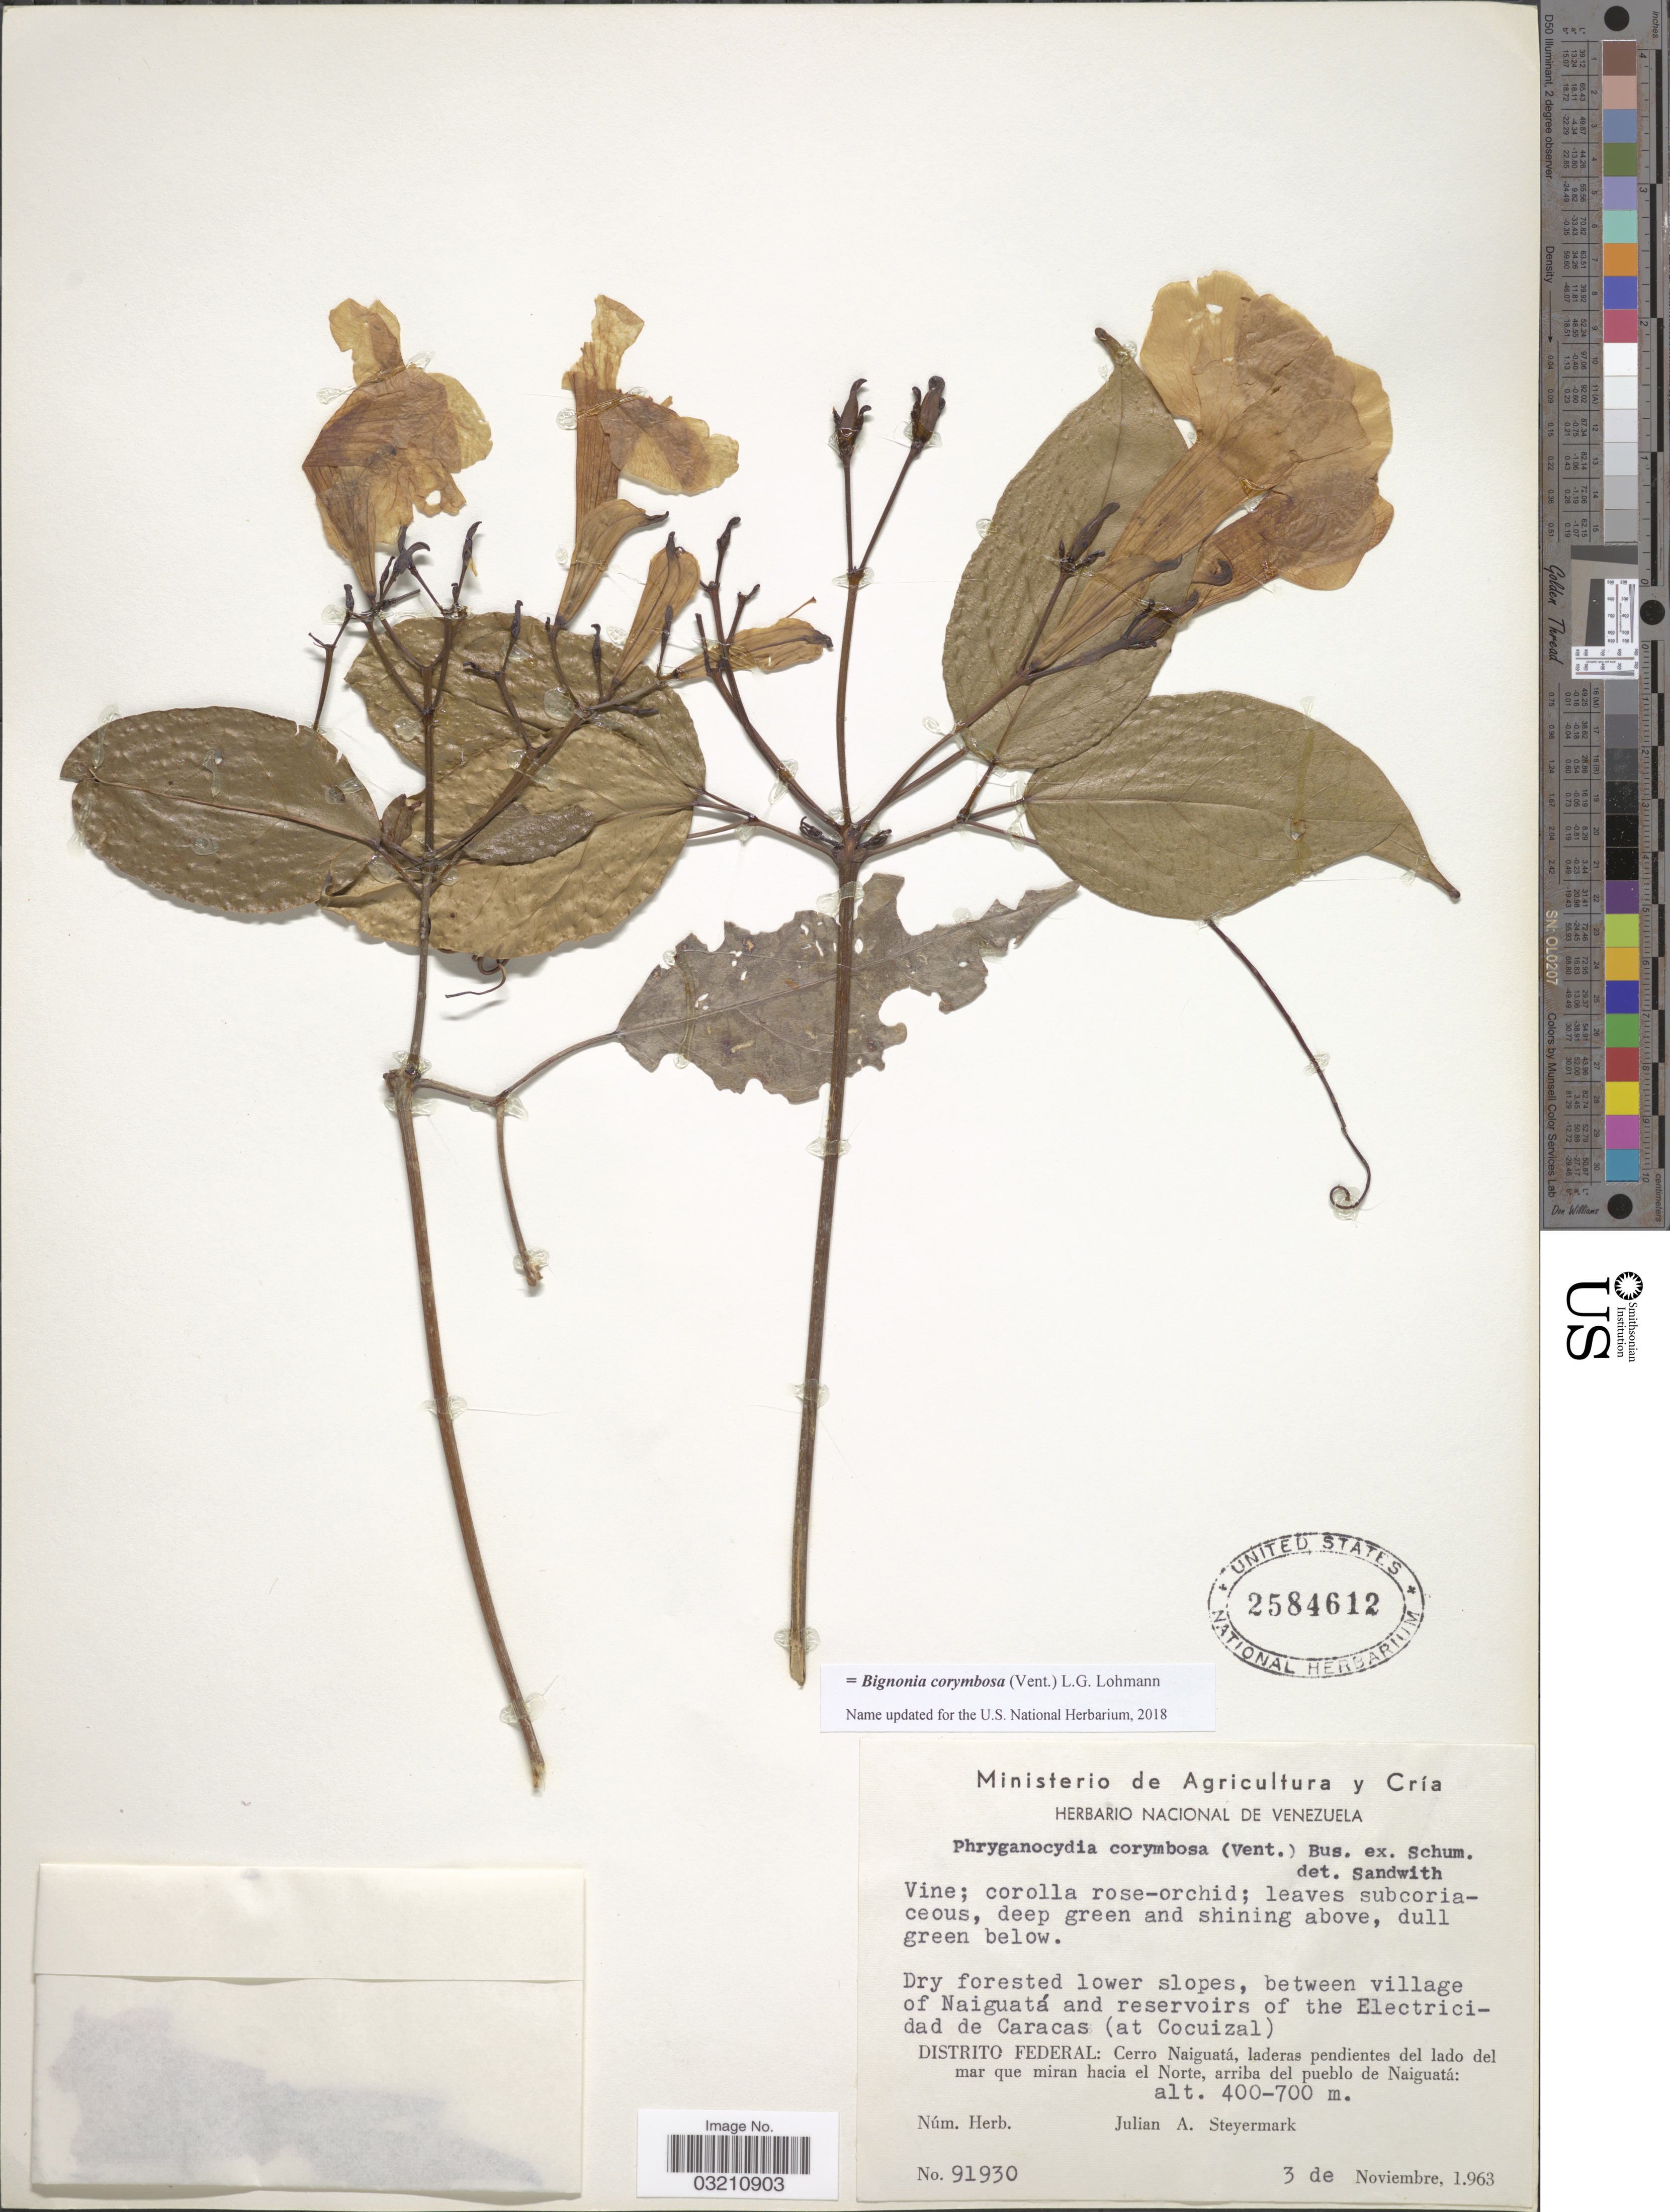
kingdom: Plantae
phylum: Tracheophyta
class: Magnoliopsida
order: Lamiales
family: Bignoniaceae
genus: Bignonia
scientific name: Bignonia corymbosa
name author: (Vent.) L.G. Lohmann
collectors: J. Steyermark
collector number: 91930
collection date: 1963-11-03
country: Venezuela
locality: Between village of Naiguatá and reservoirs of the Electricidad de Caracas (at Cocuizal). Distrito Federal: Cerro Naiguatá, laderas pendientes del lado del mar que miran hacia el Norte, arriba del pueblo de Naiguatá.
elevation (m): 400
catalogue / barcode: US 2584612